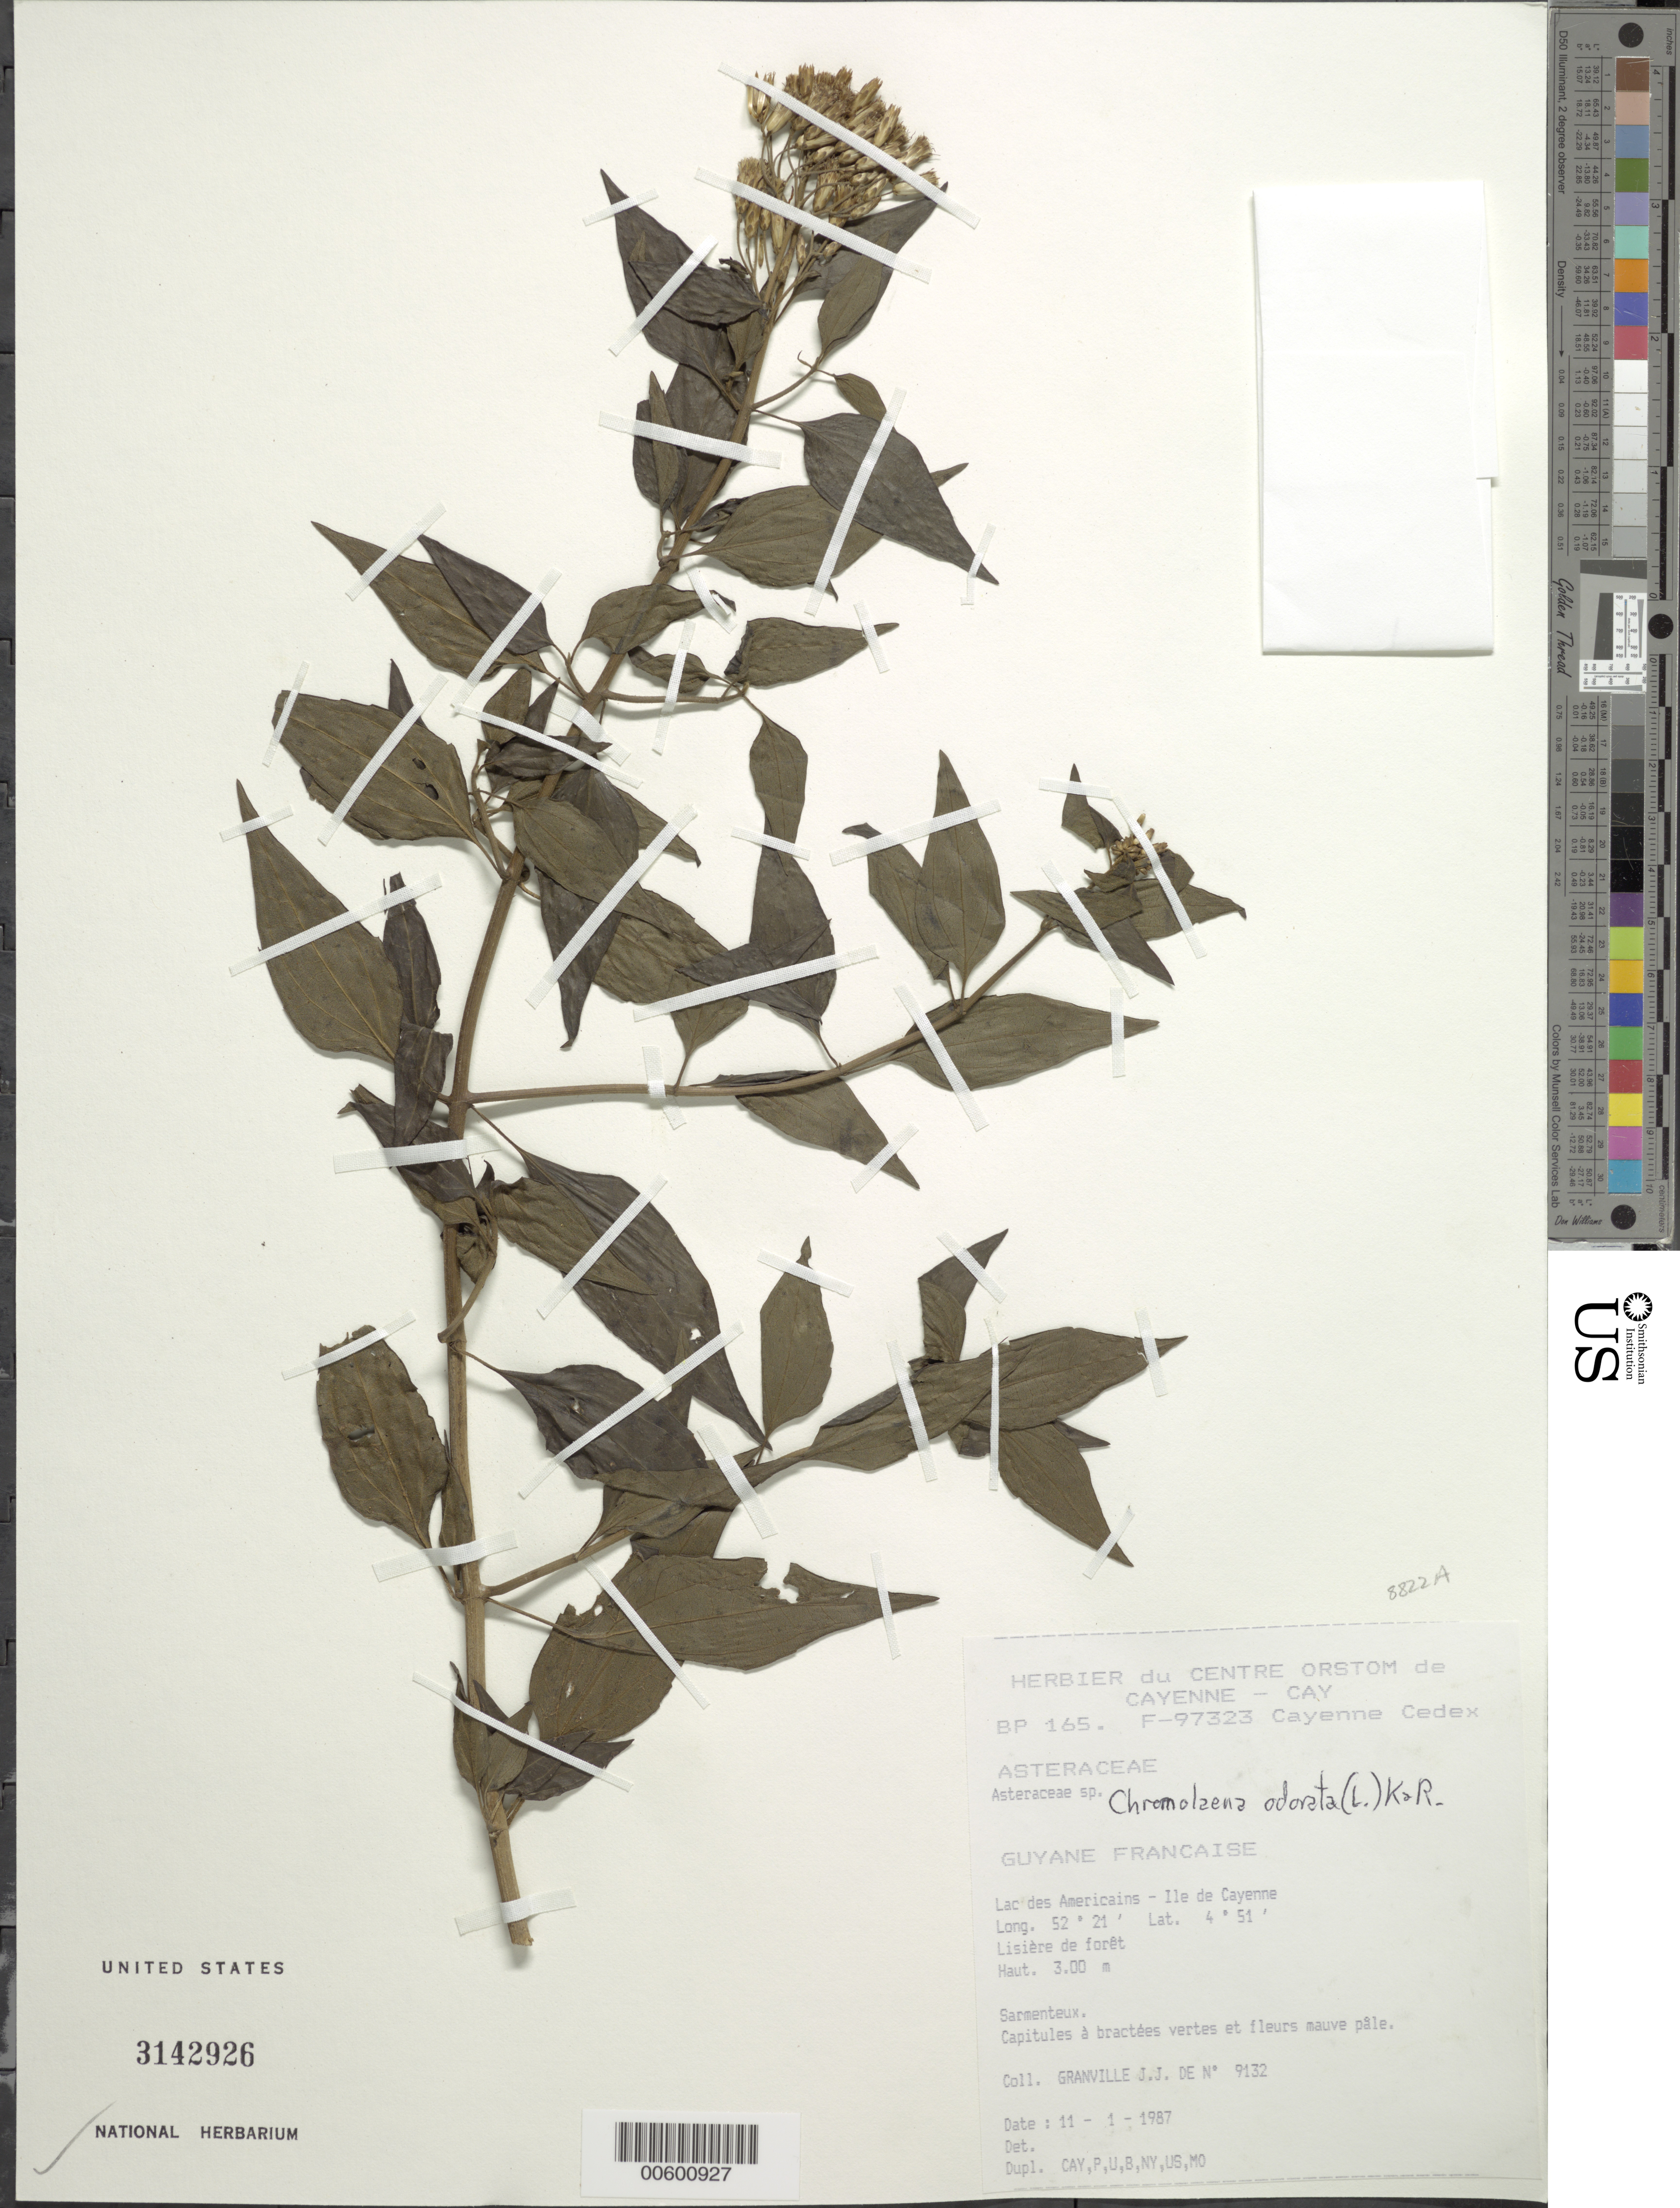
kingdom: Plantae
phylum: Tracheophyta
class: Magnoliopsida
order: Asterales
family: Asteraceae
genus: Chromolaena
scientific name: Chromolaena odorata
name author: (L.) R.M. King & H. Rob.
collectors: J.-J. de Granville et al.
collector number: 9132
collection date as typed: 11-Jan-87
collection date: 1987-01-11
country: French Guiana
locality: Lac des Américains, Ile de Cayenne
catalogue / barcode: US 3142926